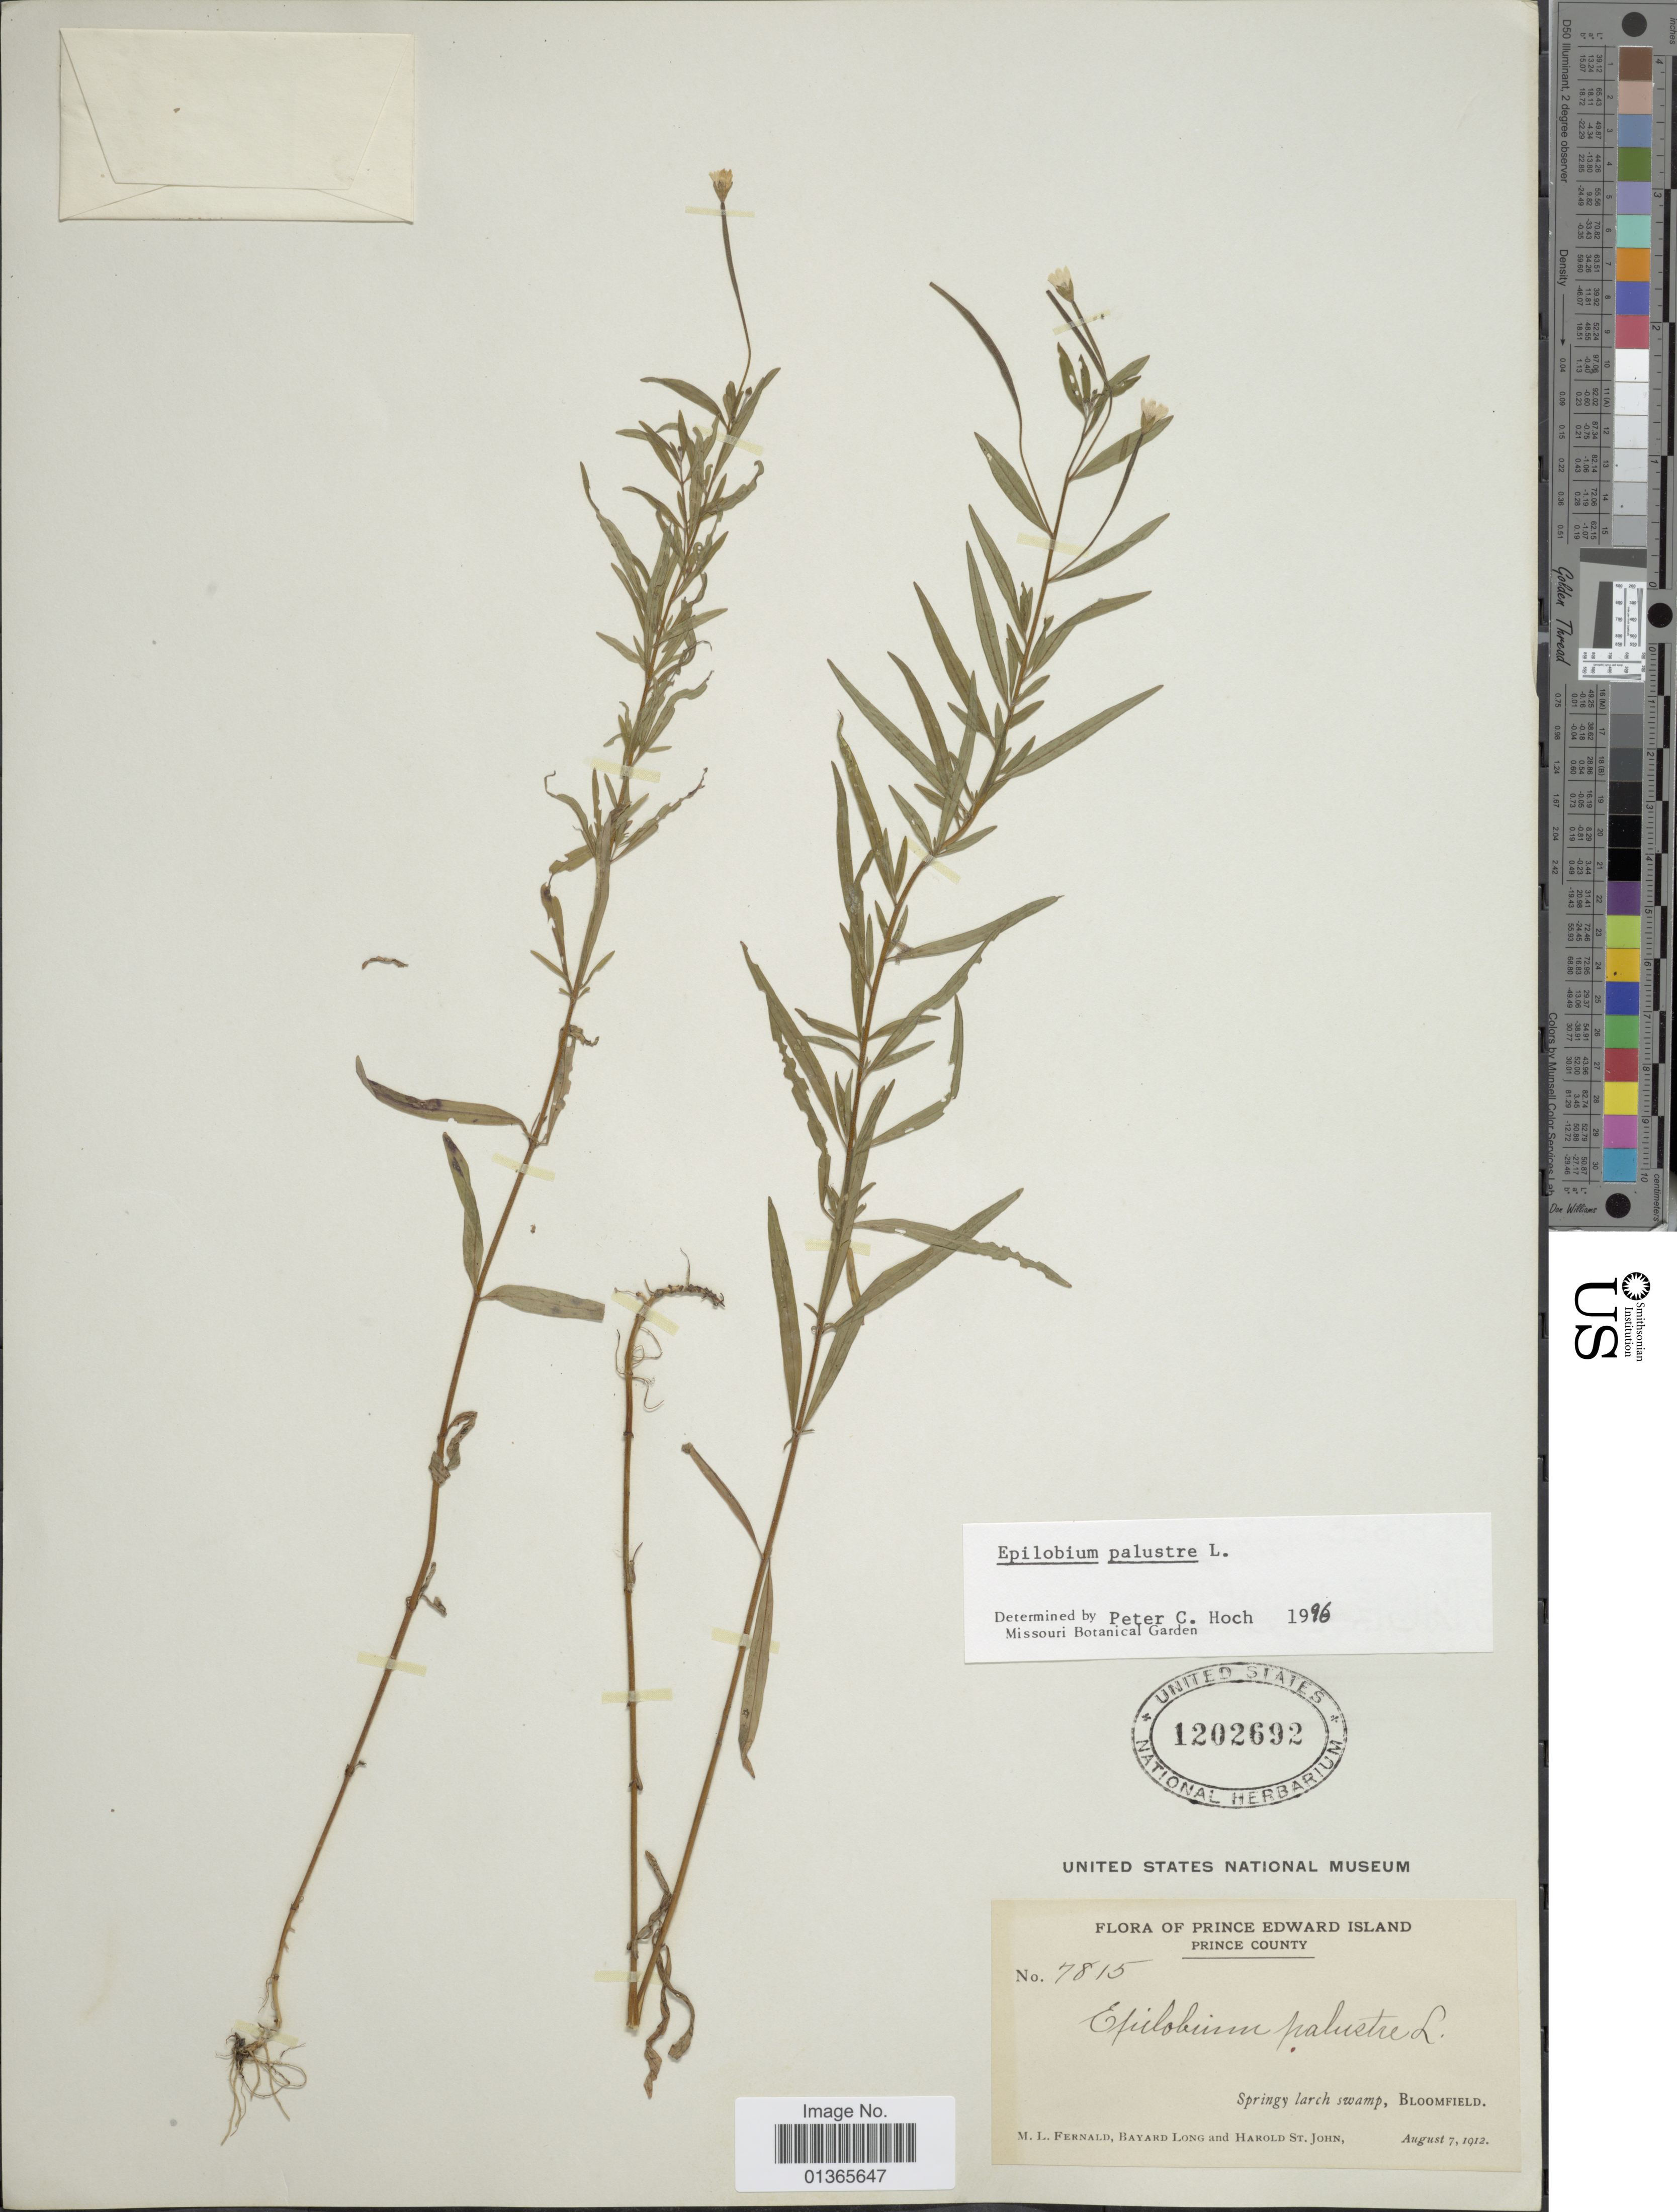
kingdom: Plantae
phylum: Tracheophyta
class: Magnoliopsida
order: Myrtales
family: Onagraceae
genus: Epilobium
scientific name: Epilobium palustre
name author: L.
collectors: M. L. Fernald, B. Long & H. St. John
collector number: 7815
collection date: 1912-08-07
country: Canada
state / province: Prince Edward Island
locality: Prince County. Springy larch swamp, Bloomfield.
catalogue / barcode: US 1202692